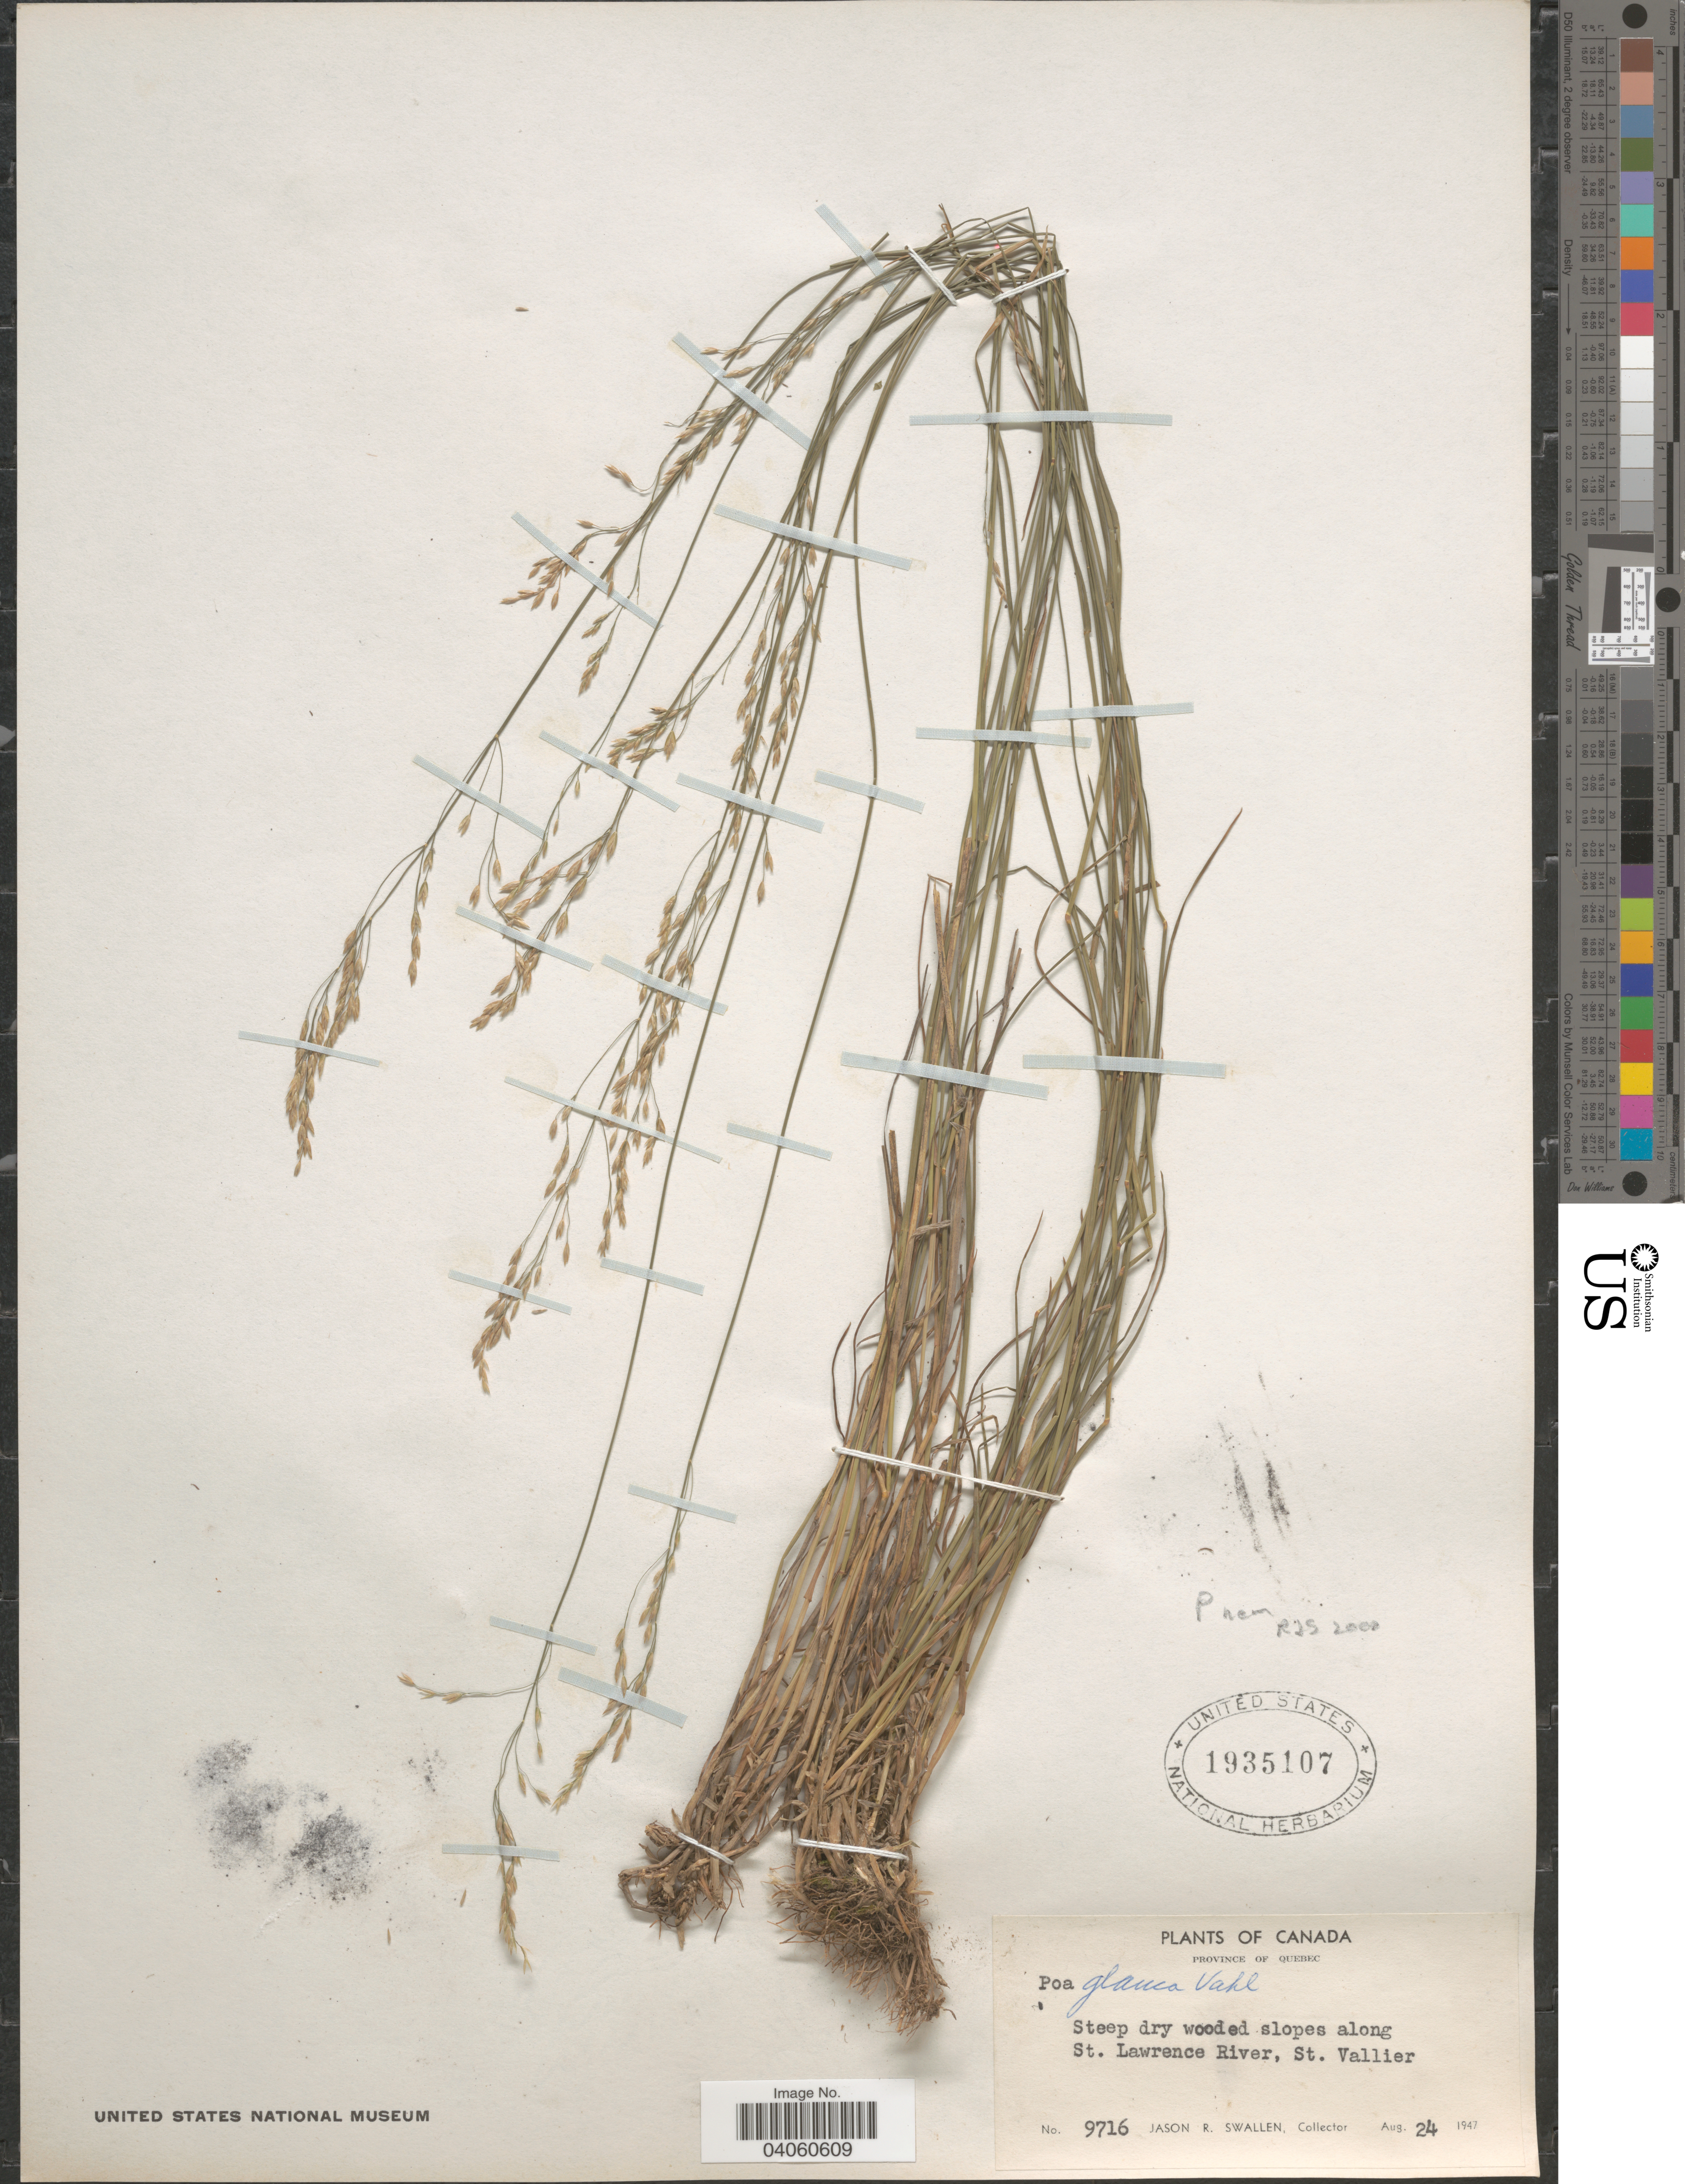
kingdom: Plantae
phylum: Tracheophyta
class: Liliopsida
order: Poales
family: Poaceae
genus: Poa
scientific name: Poa nemoralis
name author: L.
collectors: J. R. Swallen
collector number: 9716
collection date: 1947-08-24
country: Canada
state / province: Quebec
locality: Steep dry wooded slopes along St. Lawrence River, St. Vallier.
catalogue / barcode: US 1935107